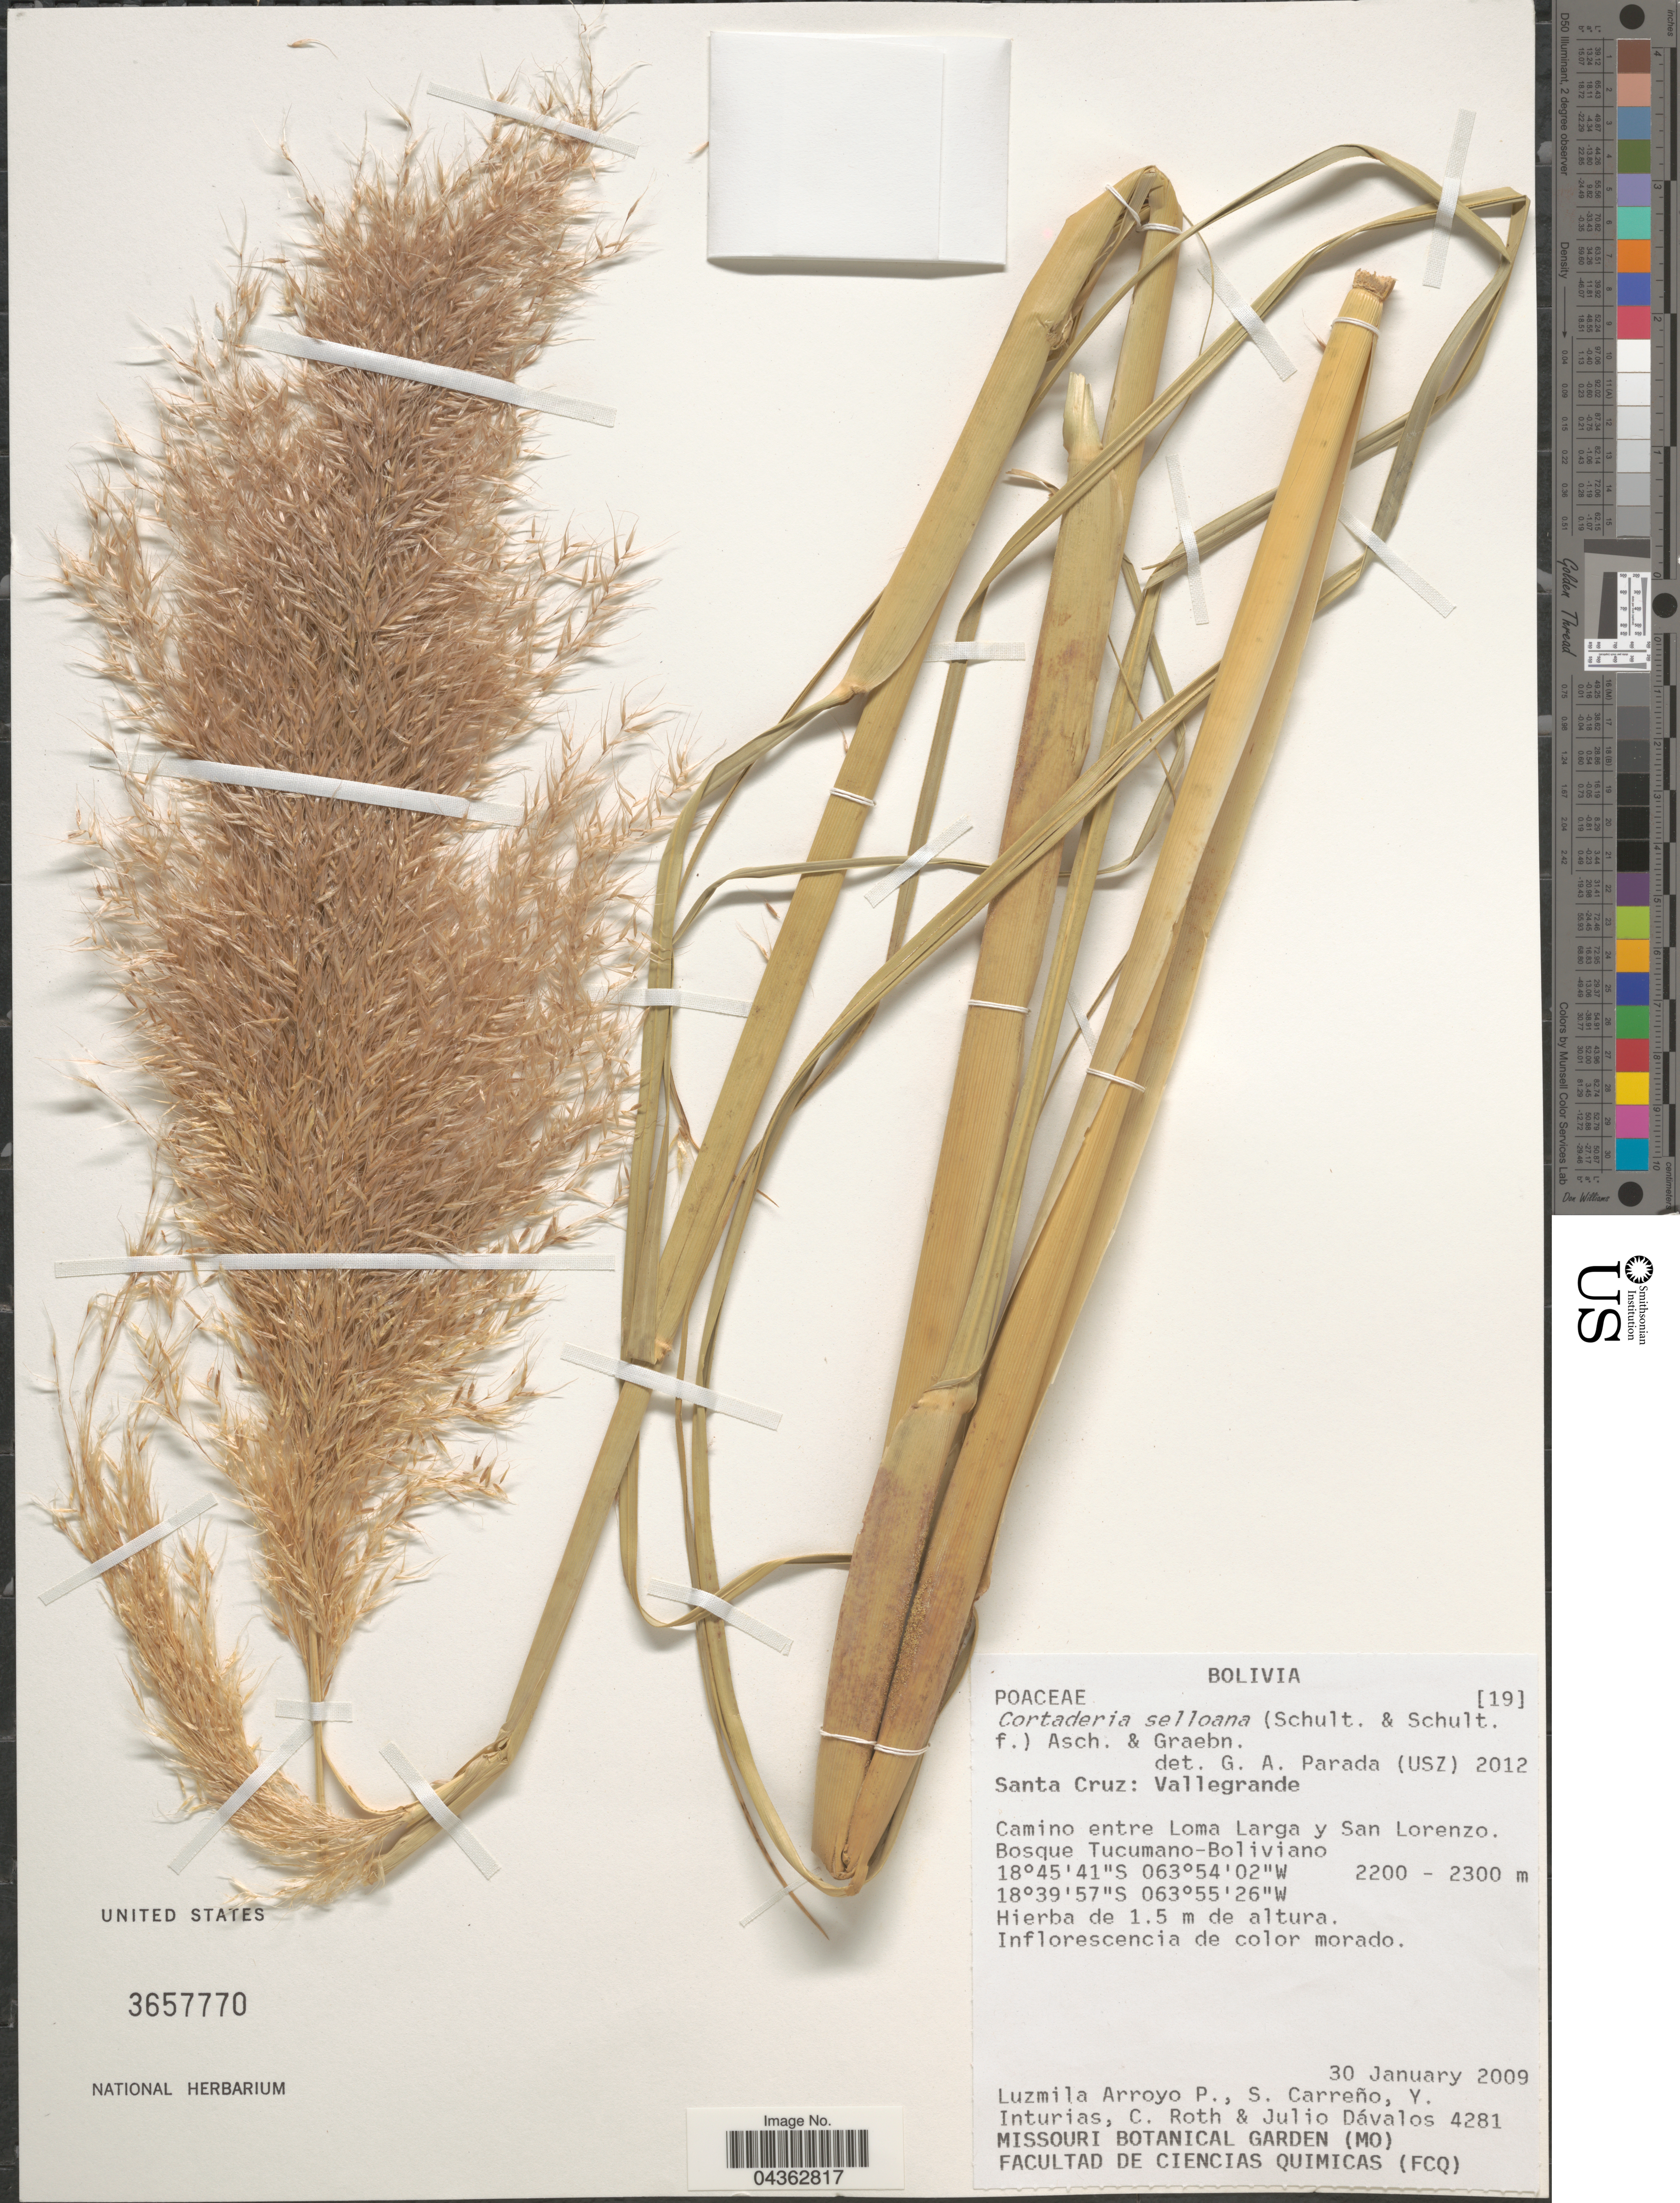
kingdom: Plantae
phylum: Tracheophyta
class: Liliopsida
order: Poales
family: Poaceae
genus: Cortaderia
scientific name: Cortaderia selloana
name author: (Schult. & Schult. f.) Asch. & Graebn.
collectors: L. Arroyo P., S. Carreno, Y. Inturias, C. Roth & J. Dávalos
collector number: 4281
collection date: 2009-01-30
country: Bolivia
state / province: Santa Cruz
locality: Vallegrande. Camino entre Loma Larga y San Lorenzo. Bosque Tucumano-Boliviano.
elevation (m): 2200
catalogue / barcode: US 3657770